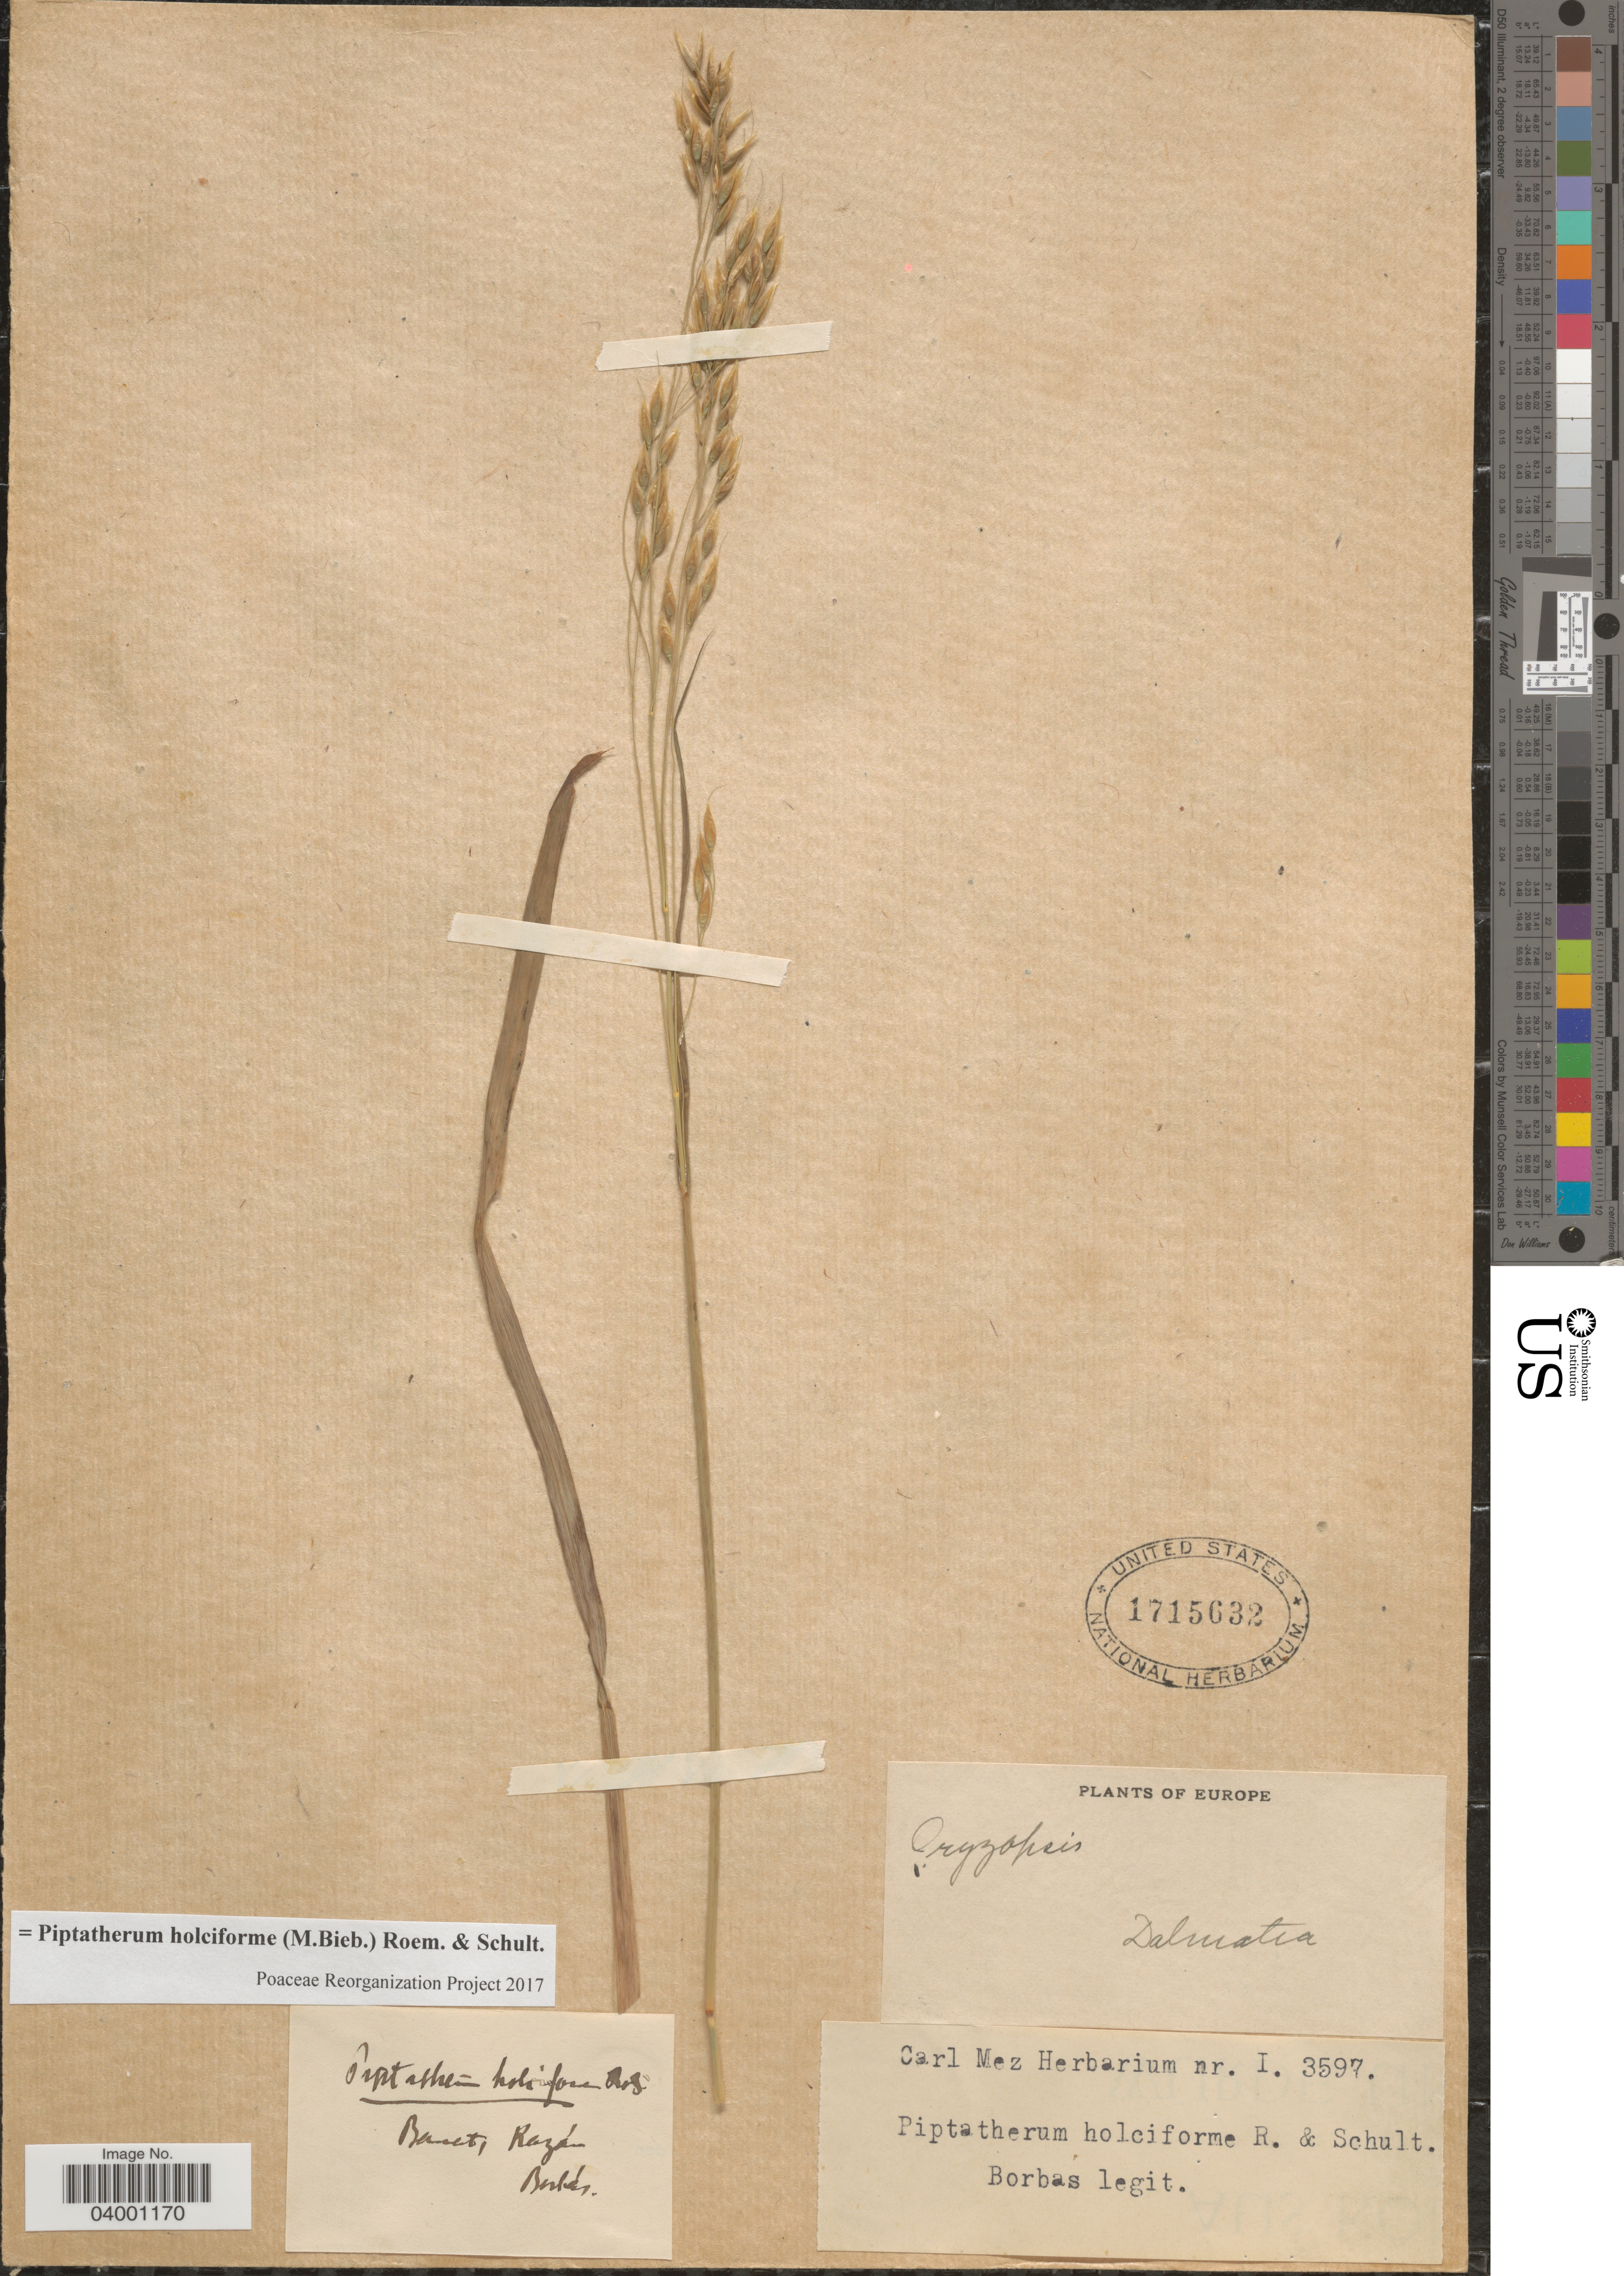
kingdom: Plantae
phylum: Tracheophyta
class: Liliopsida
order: Poales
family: Poaceae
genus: Piptatherum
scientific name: Piptatherum holciforme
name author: (M. Bieb.) Roem. & Schult.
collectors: V. von Borbás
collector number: I 3597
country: Croatia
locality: Dalmatia. [illegible text].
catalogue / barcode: US 1715632